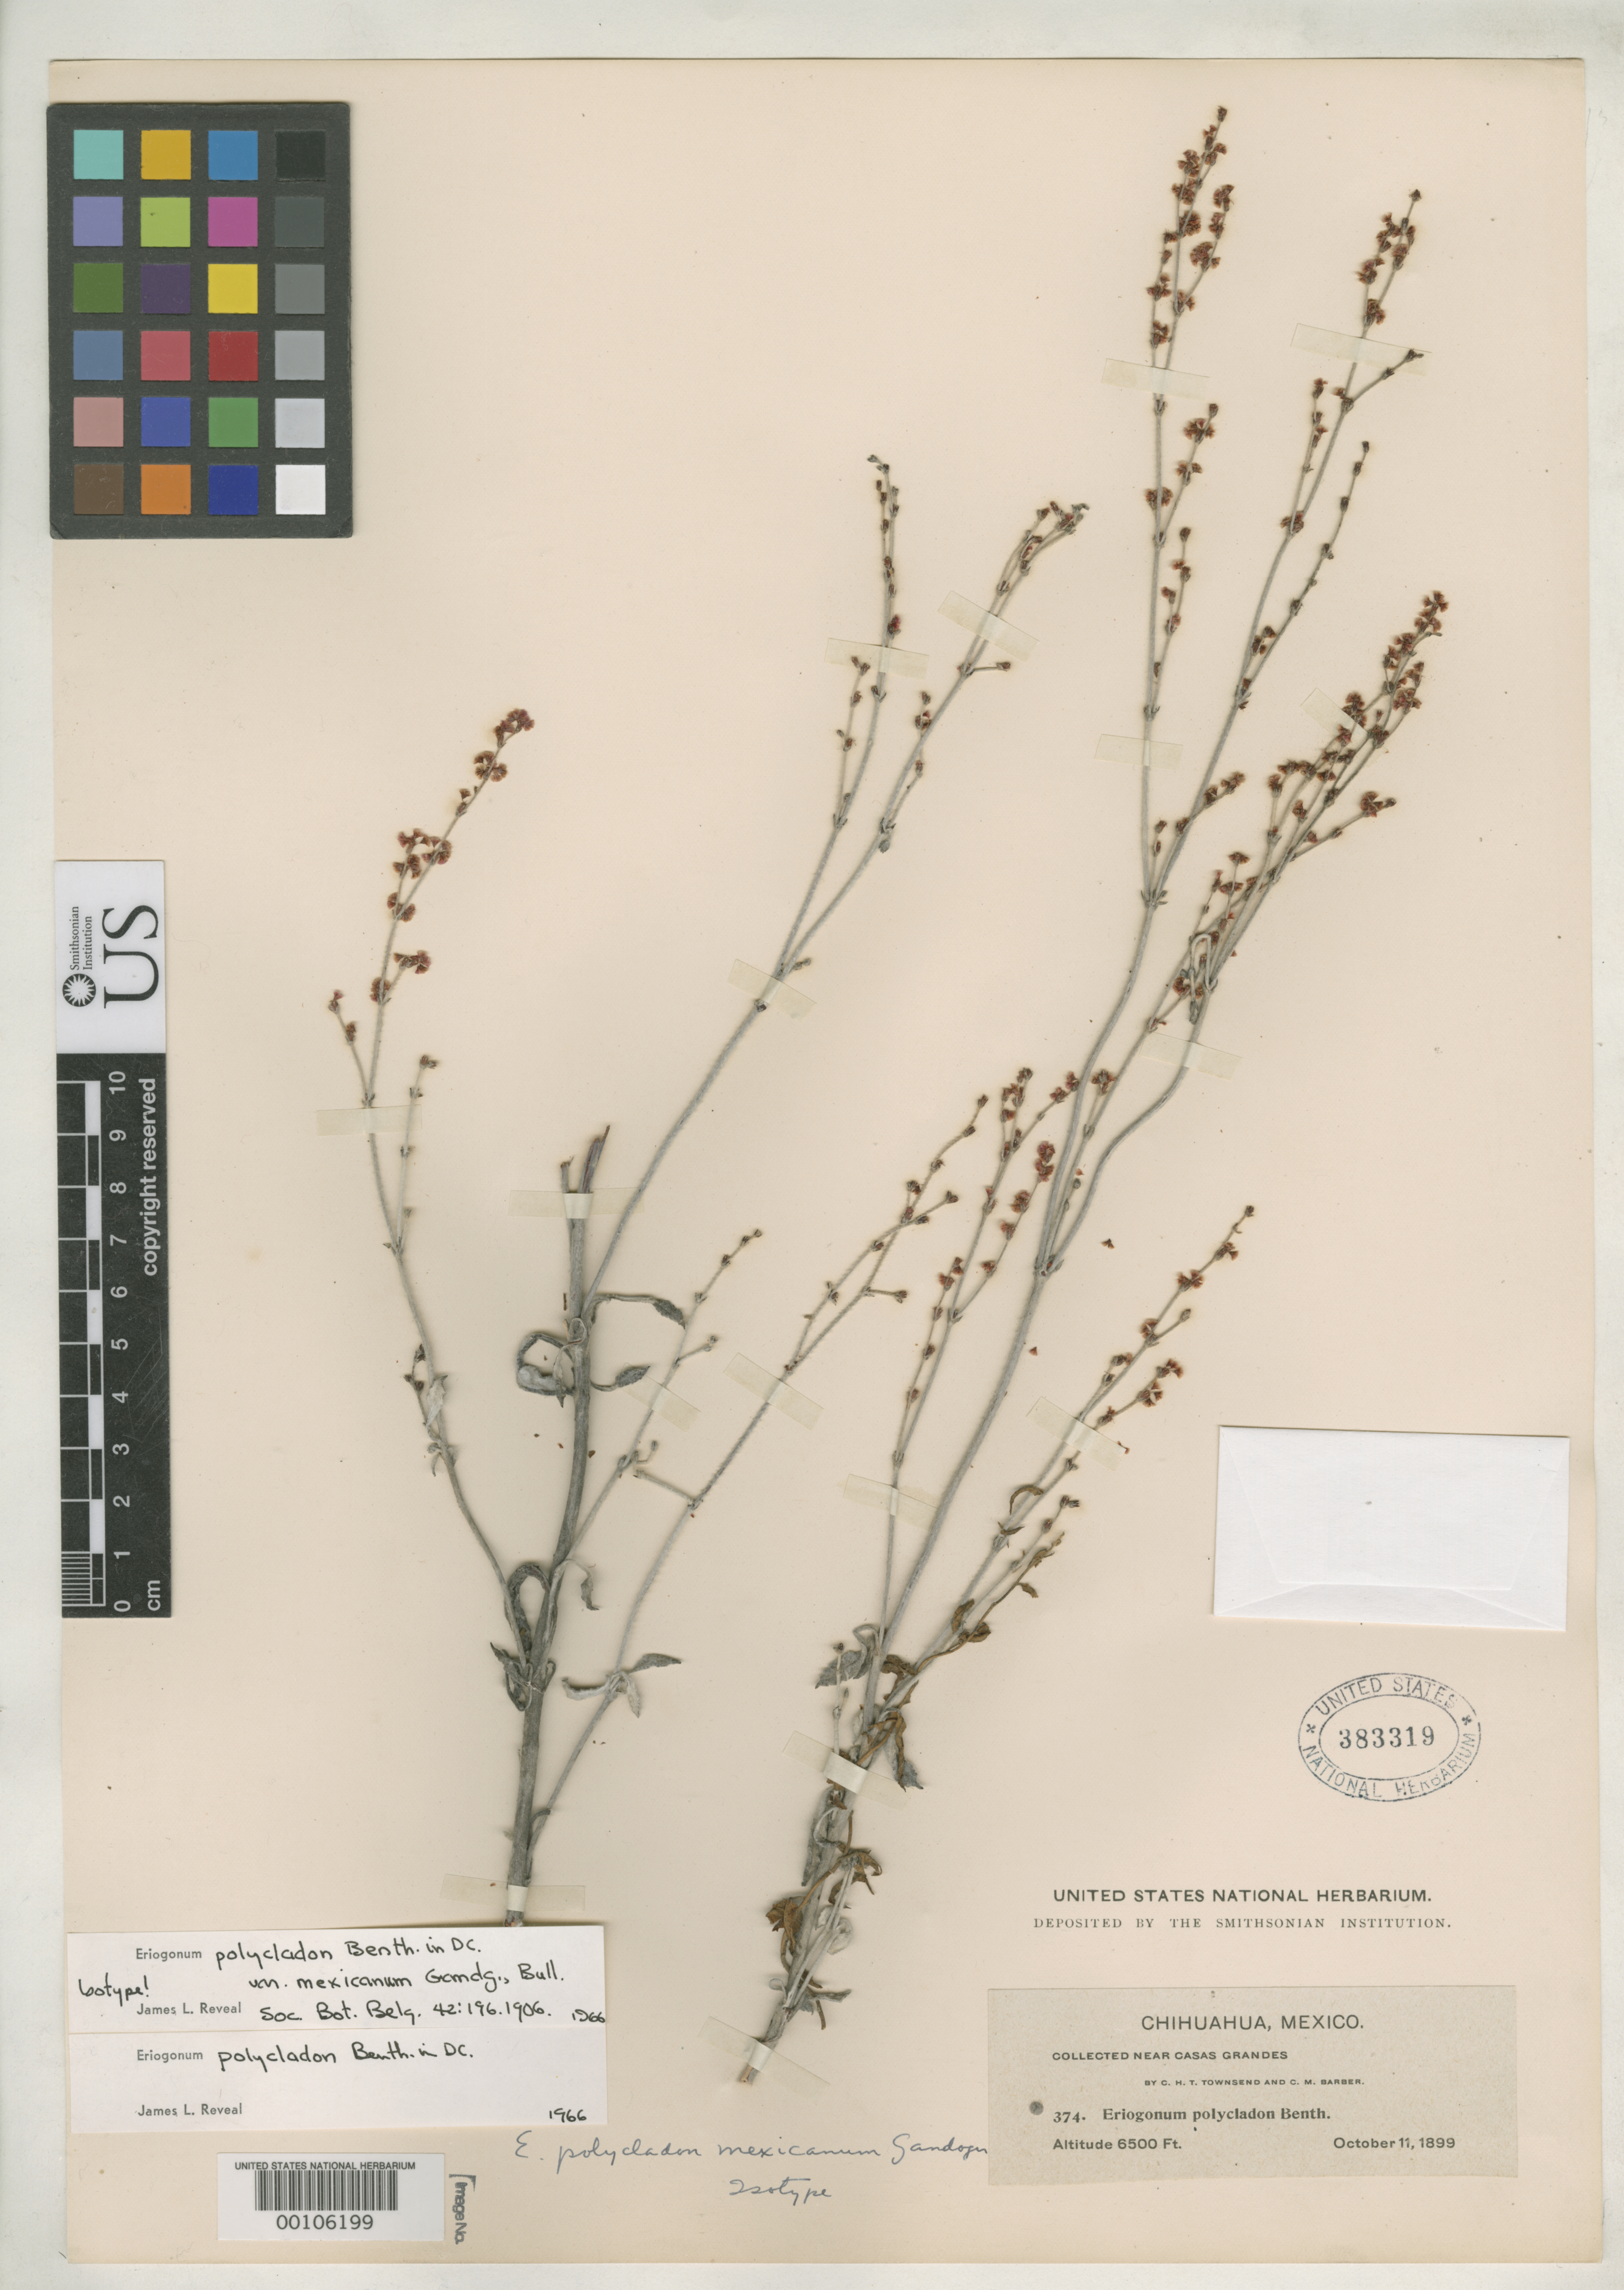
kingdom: Plantae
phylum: Tracheophyta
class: Magnoliopsida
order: Caryophyllales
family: Polygonaceae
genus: Eriogonum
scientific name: Eriogonum polycladon var. mexicanum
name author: Gand.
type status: Isotype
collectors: C. H. T. Townsend & C. Barber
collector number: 374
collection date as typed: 11 Oct 1899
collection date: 1899-10-11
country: Mexico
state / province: Chihuahua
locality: Casa Grande.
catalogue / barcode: US 383319